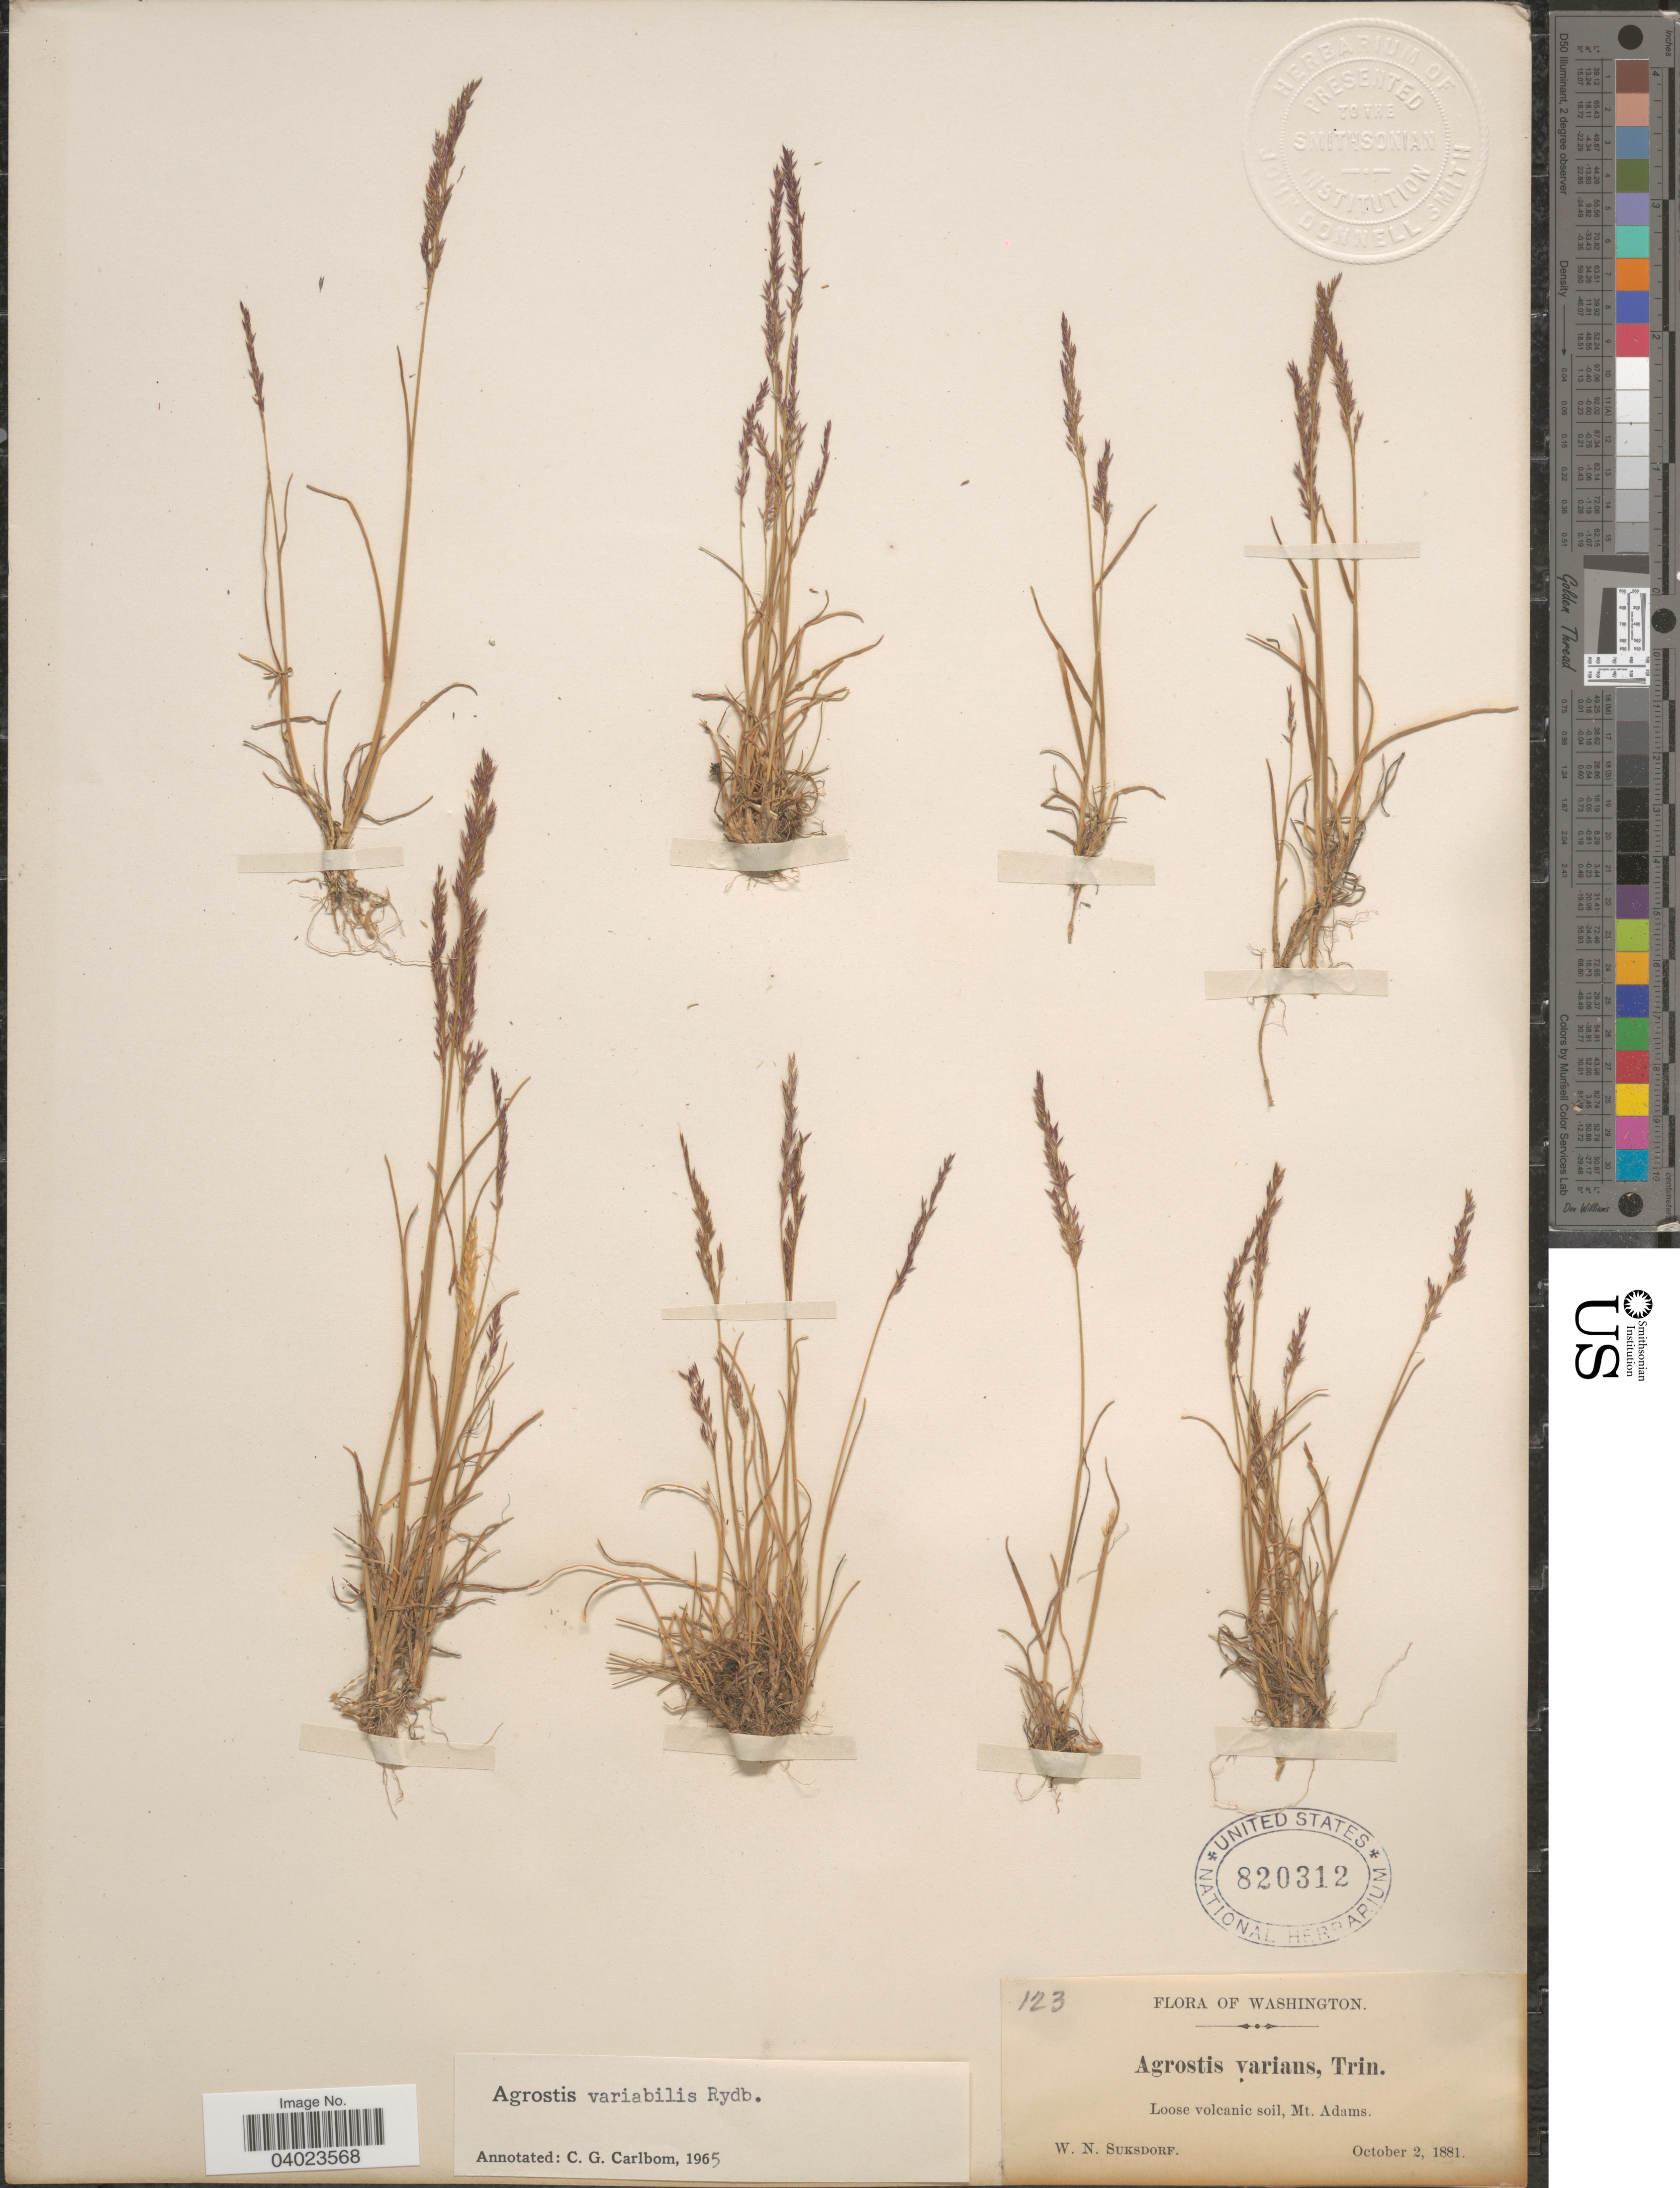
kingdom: Plantae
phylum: Tracheophyta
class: Liliopsida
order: Poales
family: Poaceae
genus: Agrostis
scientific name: Agrostis variabilis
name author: Rydb.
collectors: W. N. Suksdorf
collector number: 123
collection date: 1881-10-02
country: United States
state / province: Washington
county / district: Yakima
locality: Mt. Adams.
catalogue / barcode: US 820312